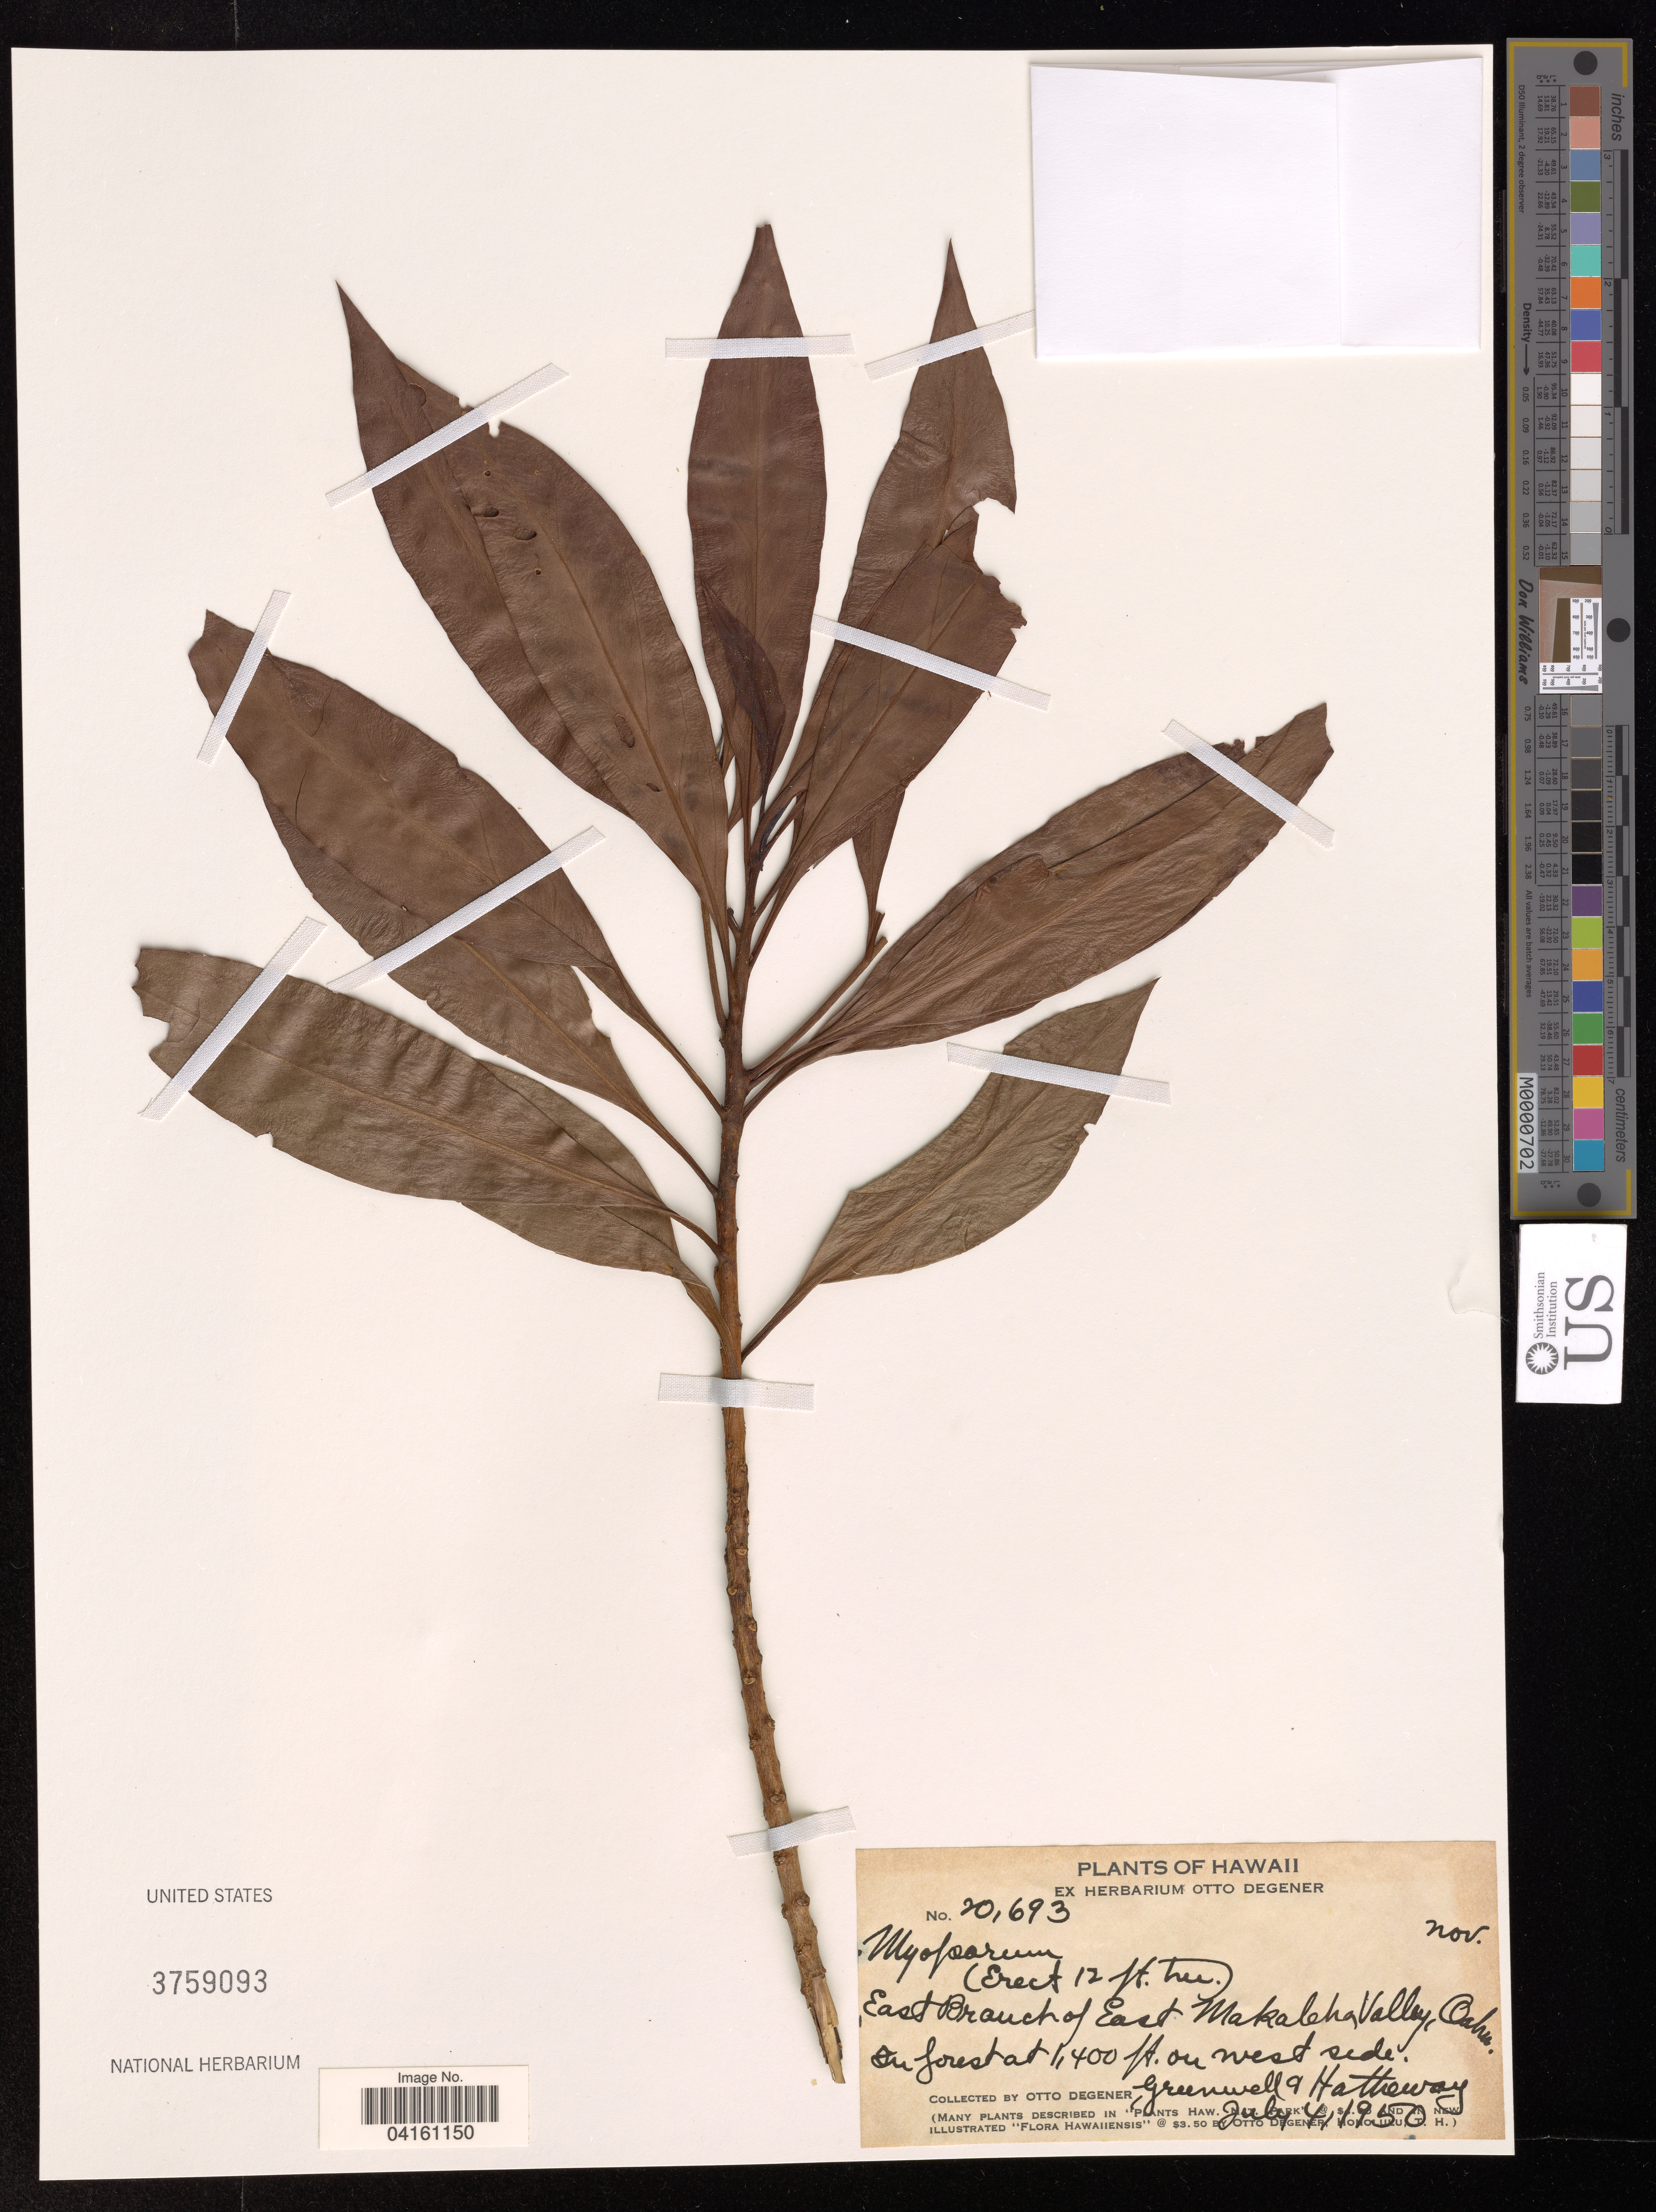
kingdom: Plantae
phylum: Tracheophyta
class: Magnoliopsida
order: Lamiales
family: Scrophulariaceae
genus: Myoporum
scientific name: Myoporum sandwicense subsp. sandwicense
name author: A. Gray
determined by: Kennedy, B.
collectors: O. Degener & H. Greenwell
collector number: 20,693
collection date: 1950-07-04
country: United States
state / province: Hawaii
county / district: Honolulu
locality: East Branch of East Makaleha Valley, Oahu. On west side.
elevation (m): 427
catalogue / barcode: US 3759093